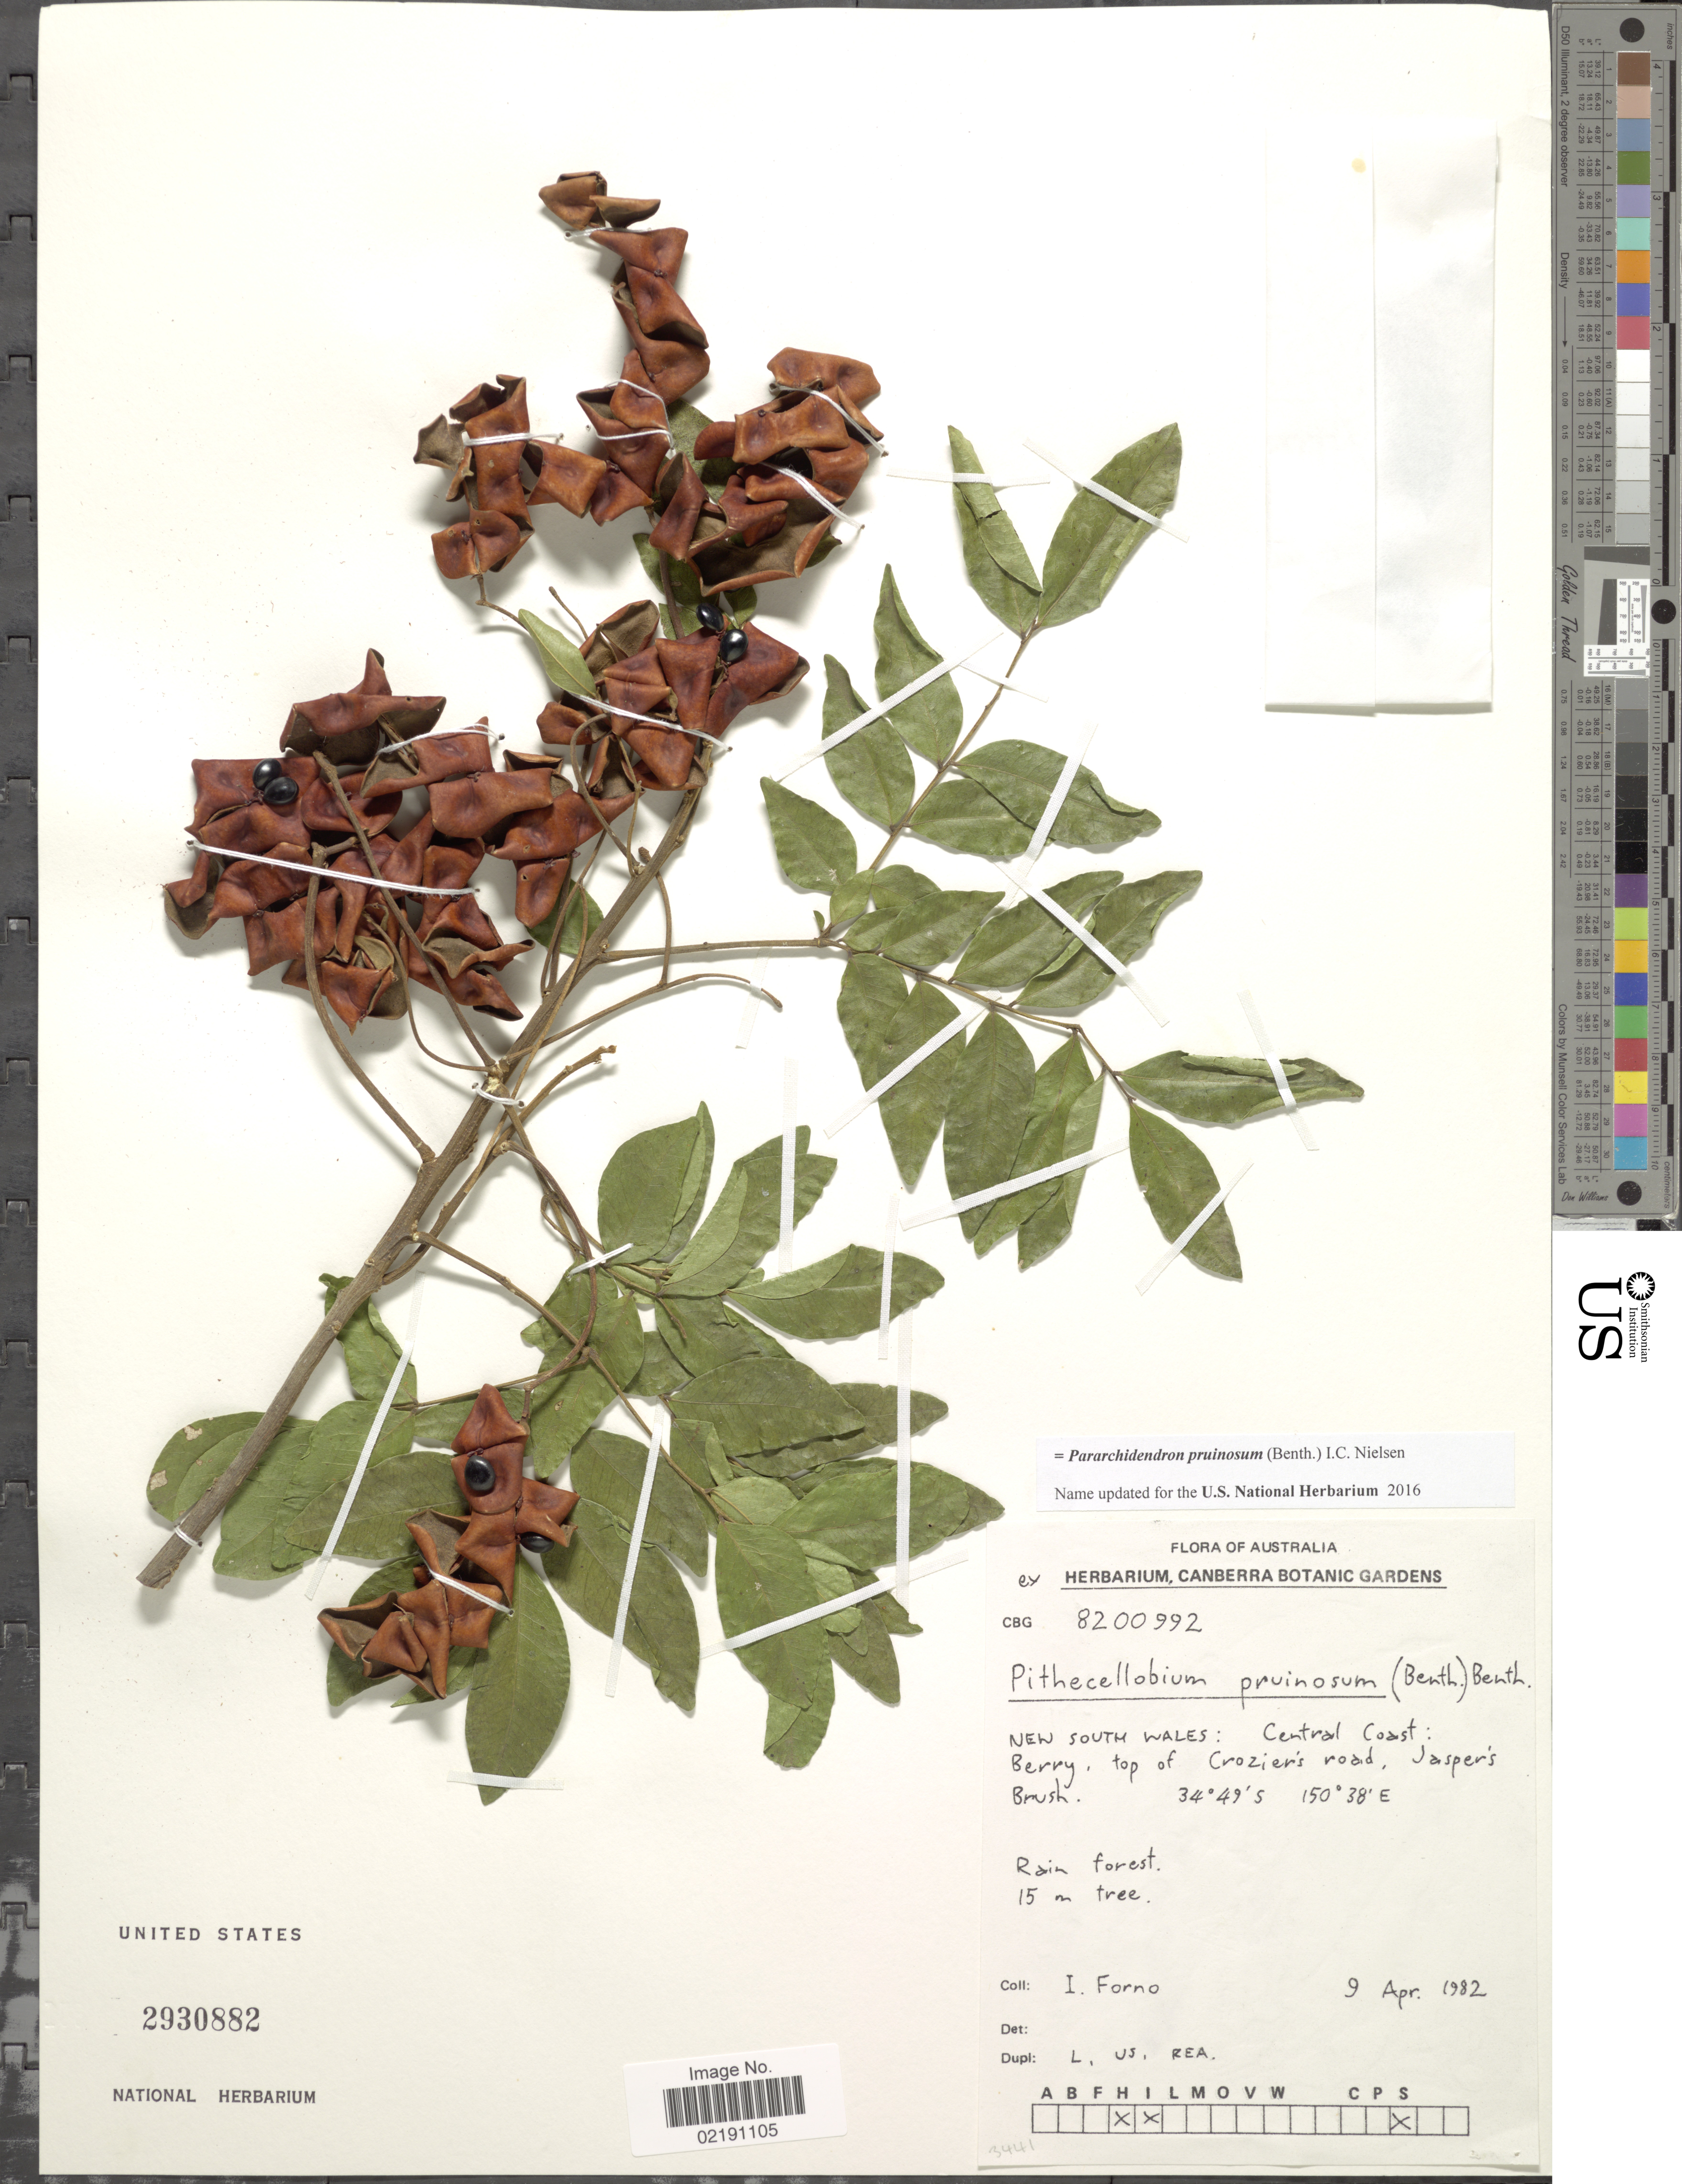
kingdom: Plantae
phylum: Tracheophyta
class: Magnoliopsida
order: Fabales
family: Fabaceae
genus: Pararchidendron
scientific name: Pararchidendron pruinosum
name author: (Benth.) I.C. Nielsen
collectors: I. Forno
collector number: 8200992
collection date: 1982-04-09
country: Australia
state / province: New South Wales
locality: New South Wales: Central Coast: Berry, top of Crozier's road, Jasper's Brush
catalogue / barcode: US 2930882